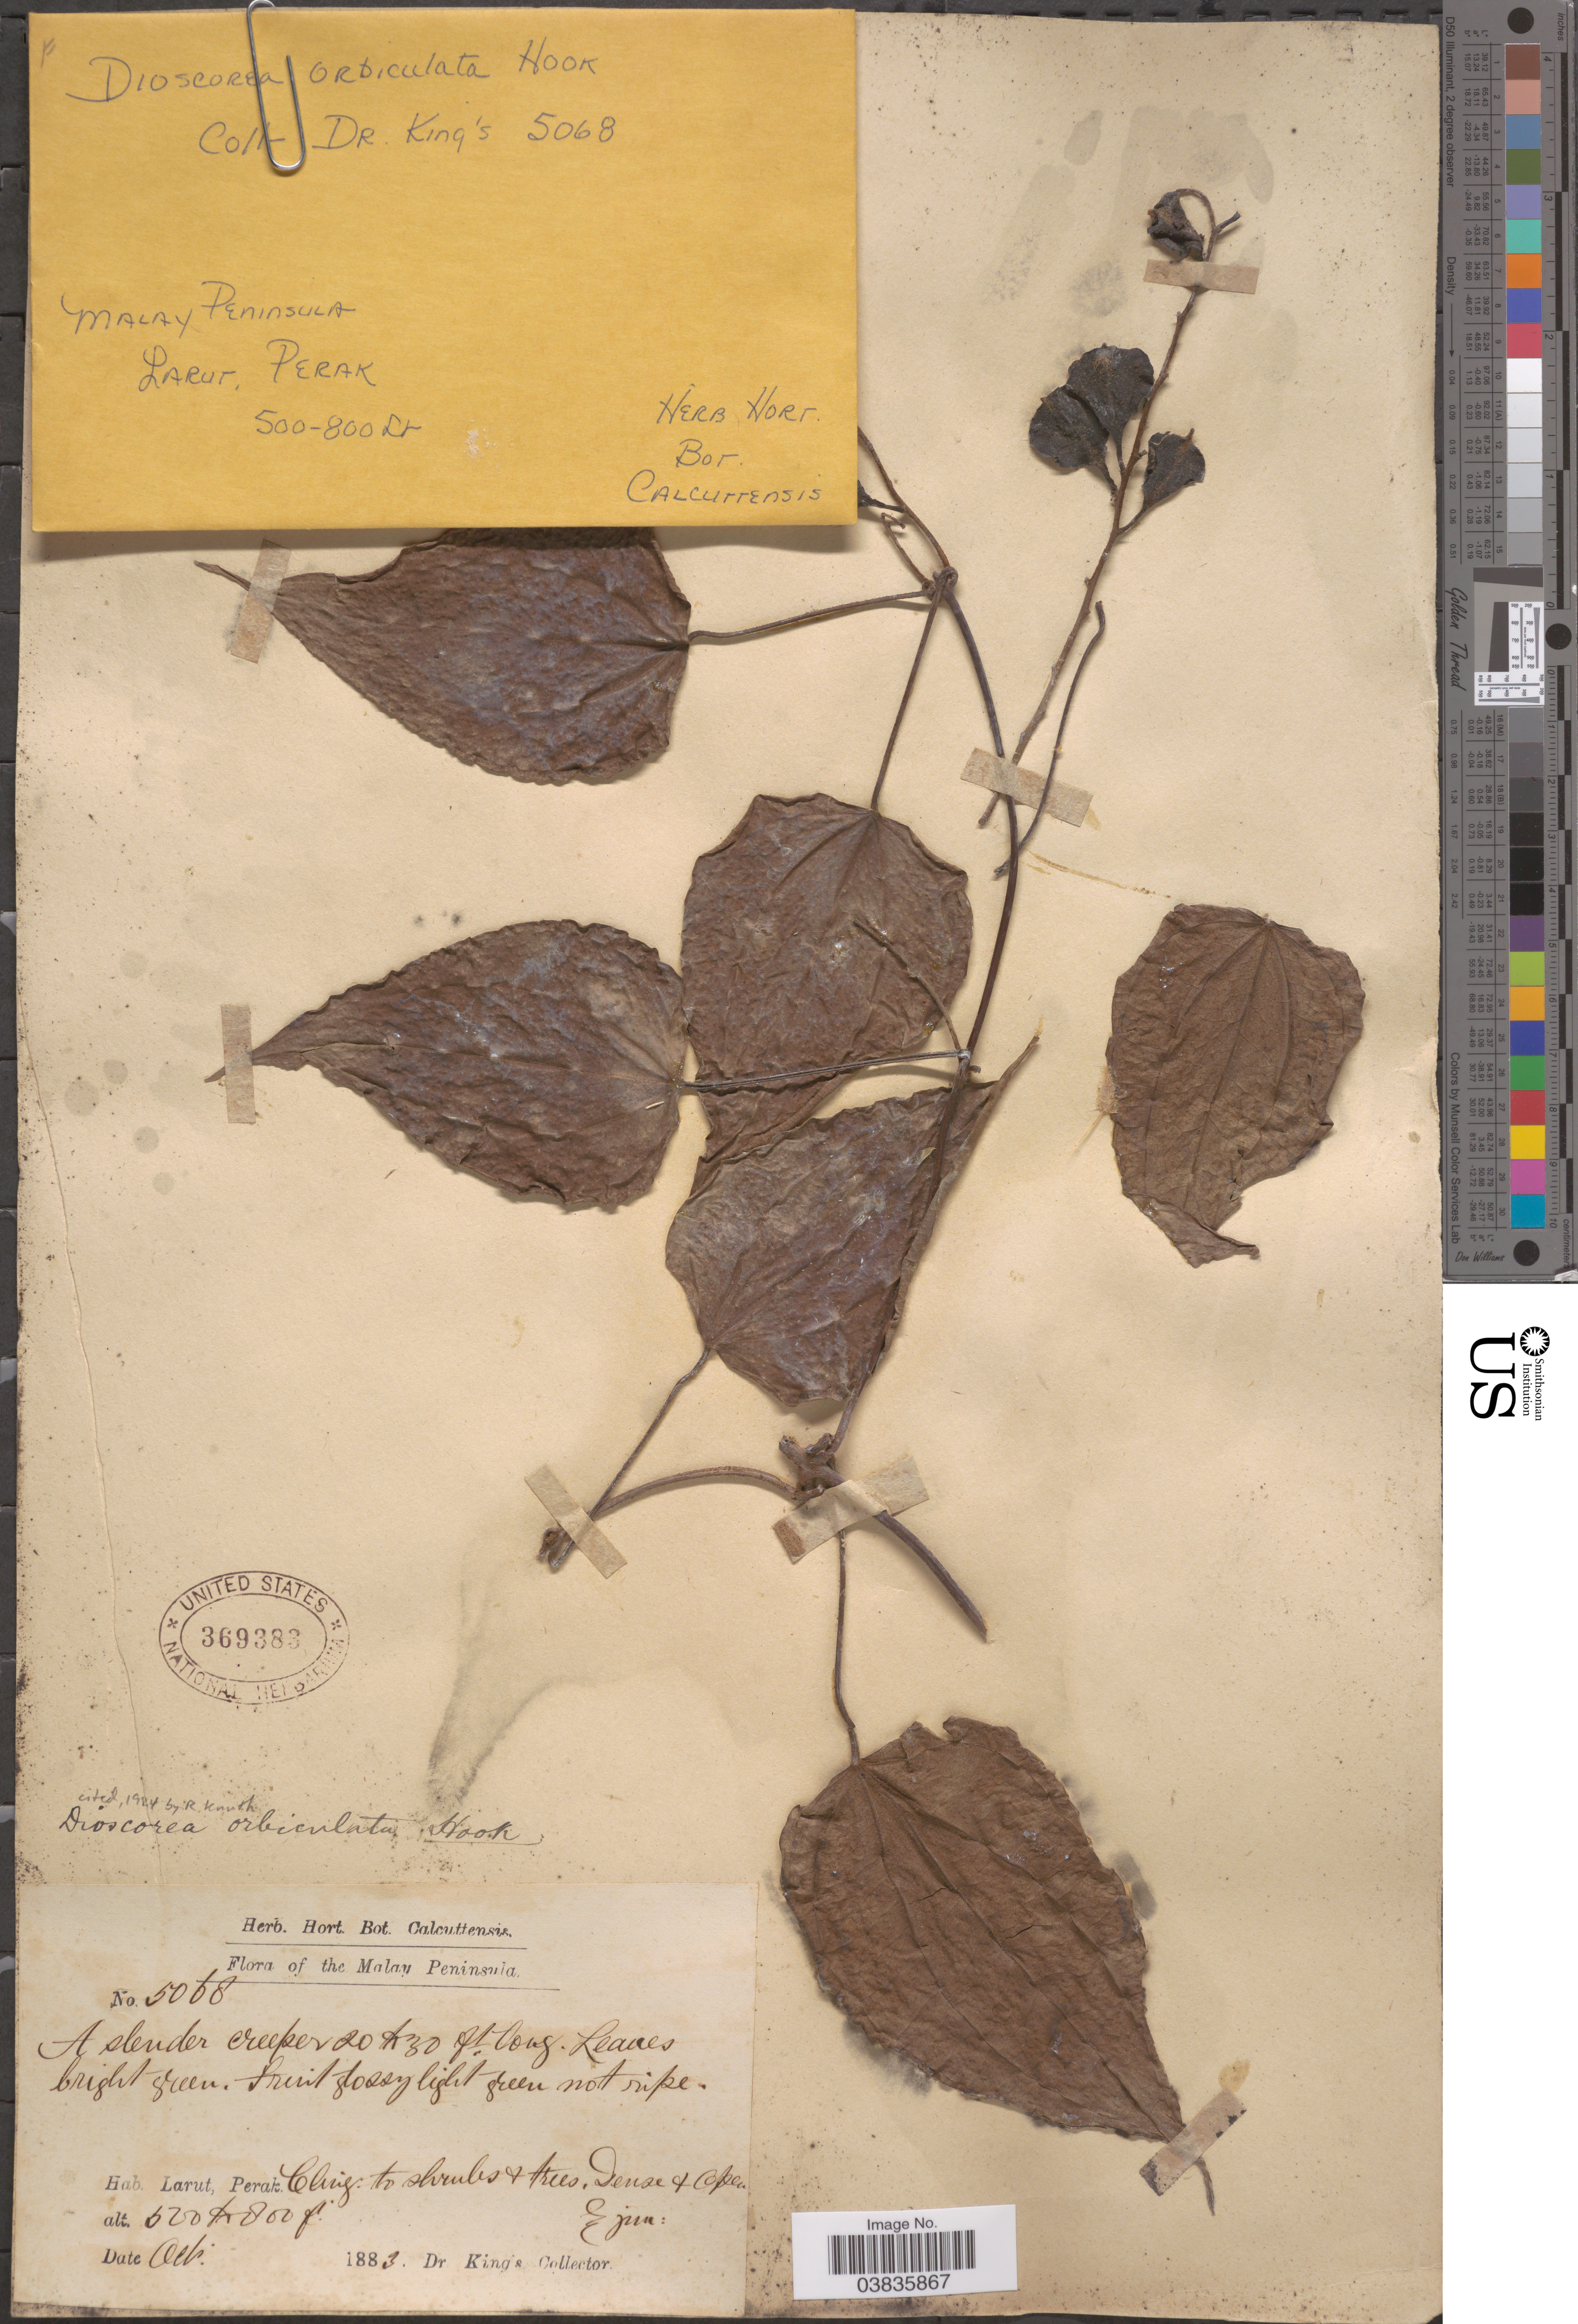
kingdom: Plantae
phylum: Tracheophyta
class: Liliopsida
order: Dioscoreales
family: Dioscoreaceae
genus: Dioscorea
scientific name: Dioscorea orbiculata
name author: Hook. f.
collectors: Dr. King's collector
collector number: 5068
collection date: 1883-10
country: Malaysia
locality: Malay Peninsula. Larut, Perak.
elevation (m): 152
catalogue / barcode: US 369383